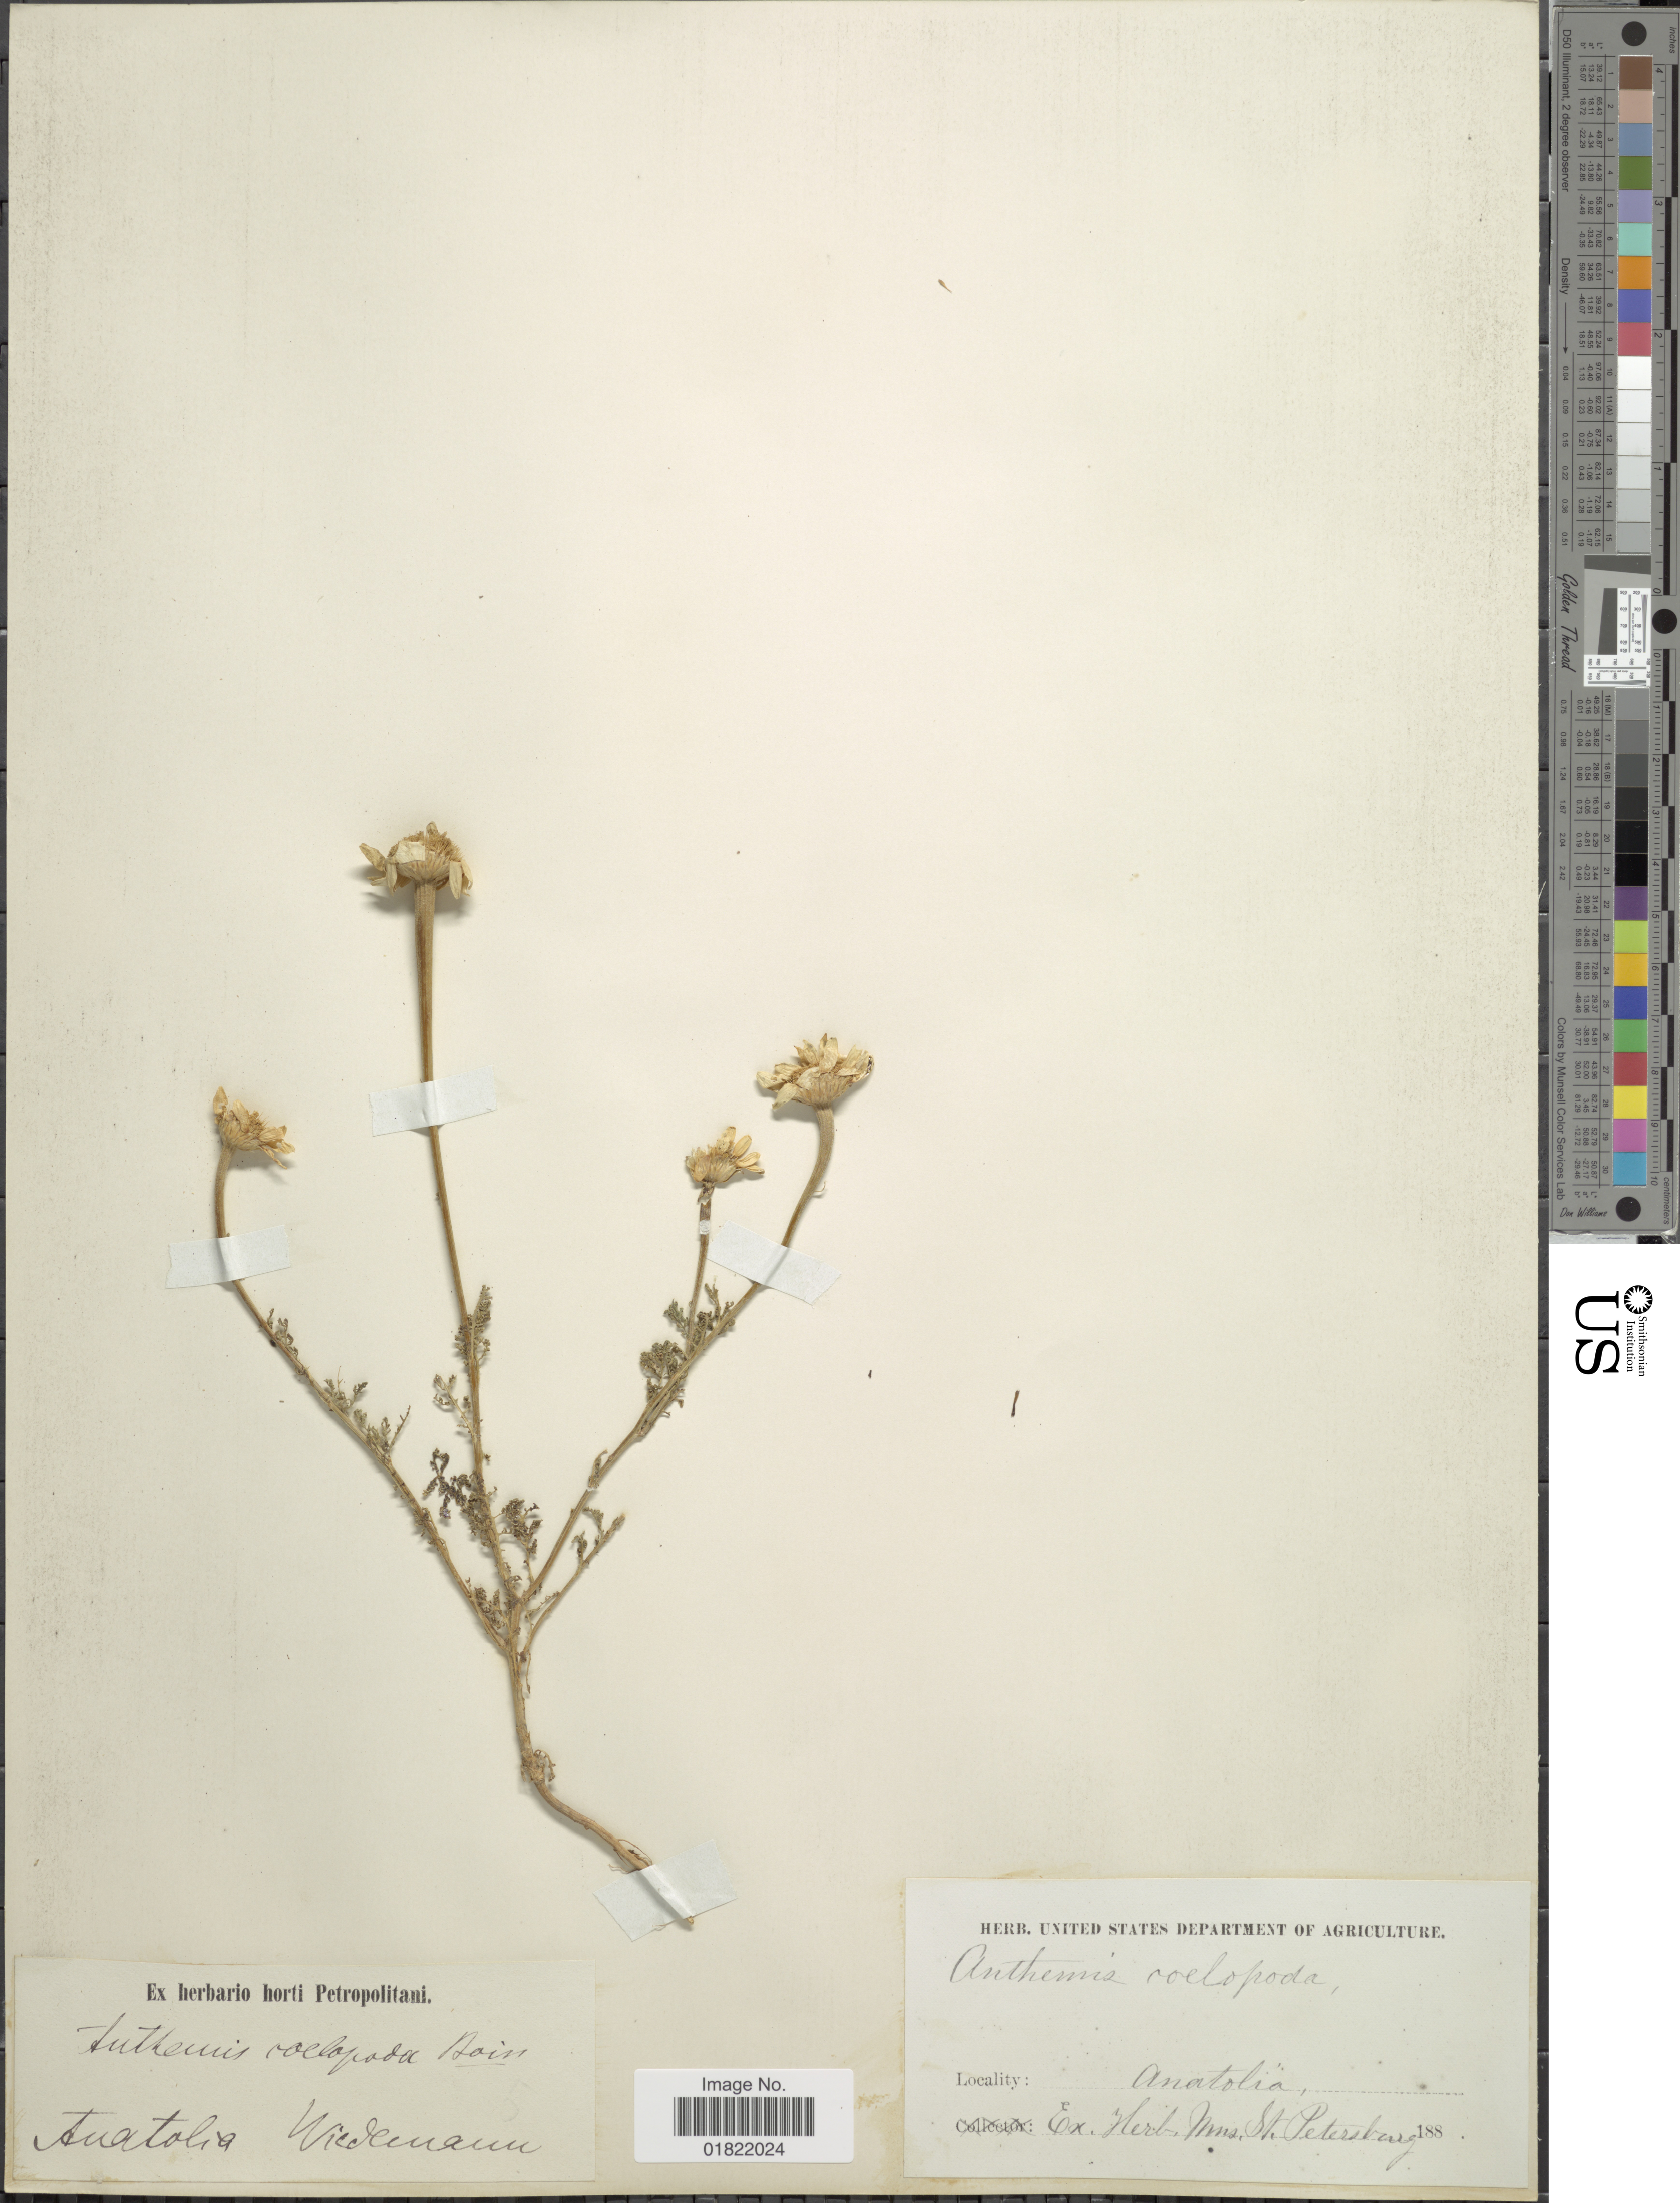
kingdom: Plantae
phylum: Tracheophyta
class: Magnoliopsida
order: Asterales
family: Asteraceae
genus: Anthemis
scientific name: Anthemis coelopoda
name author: Boiss.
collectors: -. Wiedermann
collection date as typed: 188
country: Turkey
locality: Anatolia